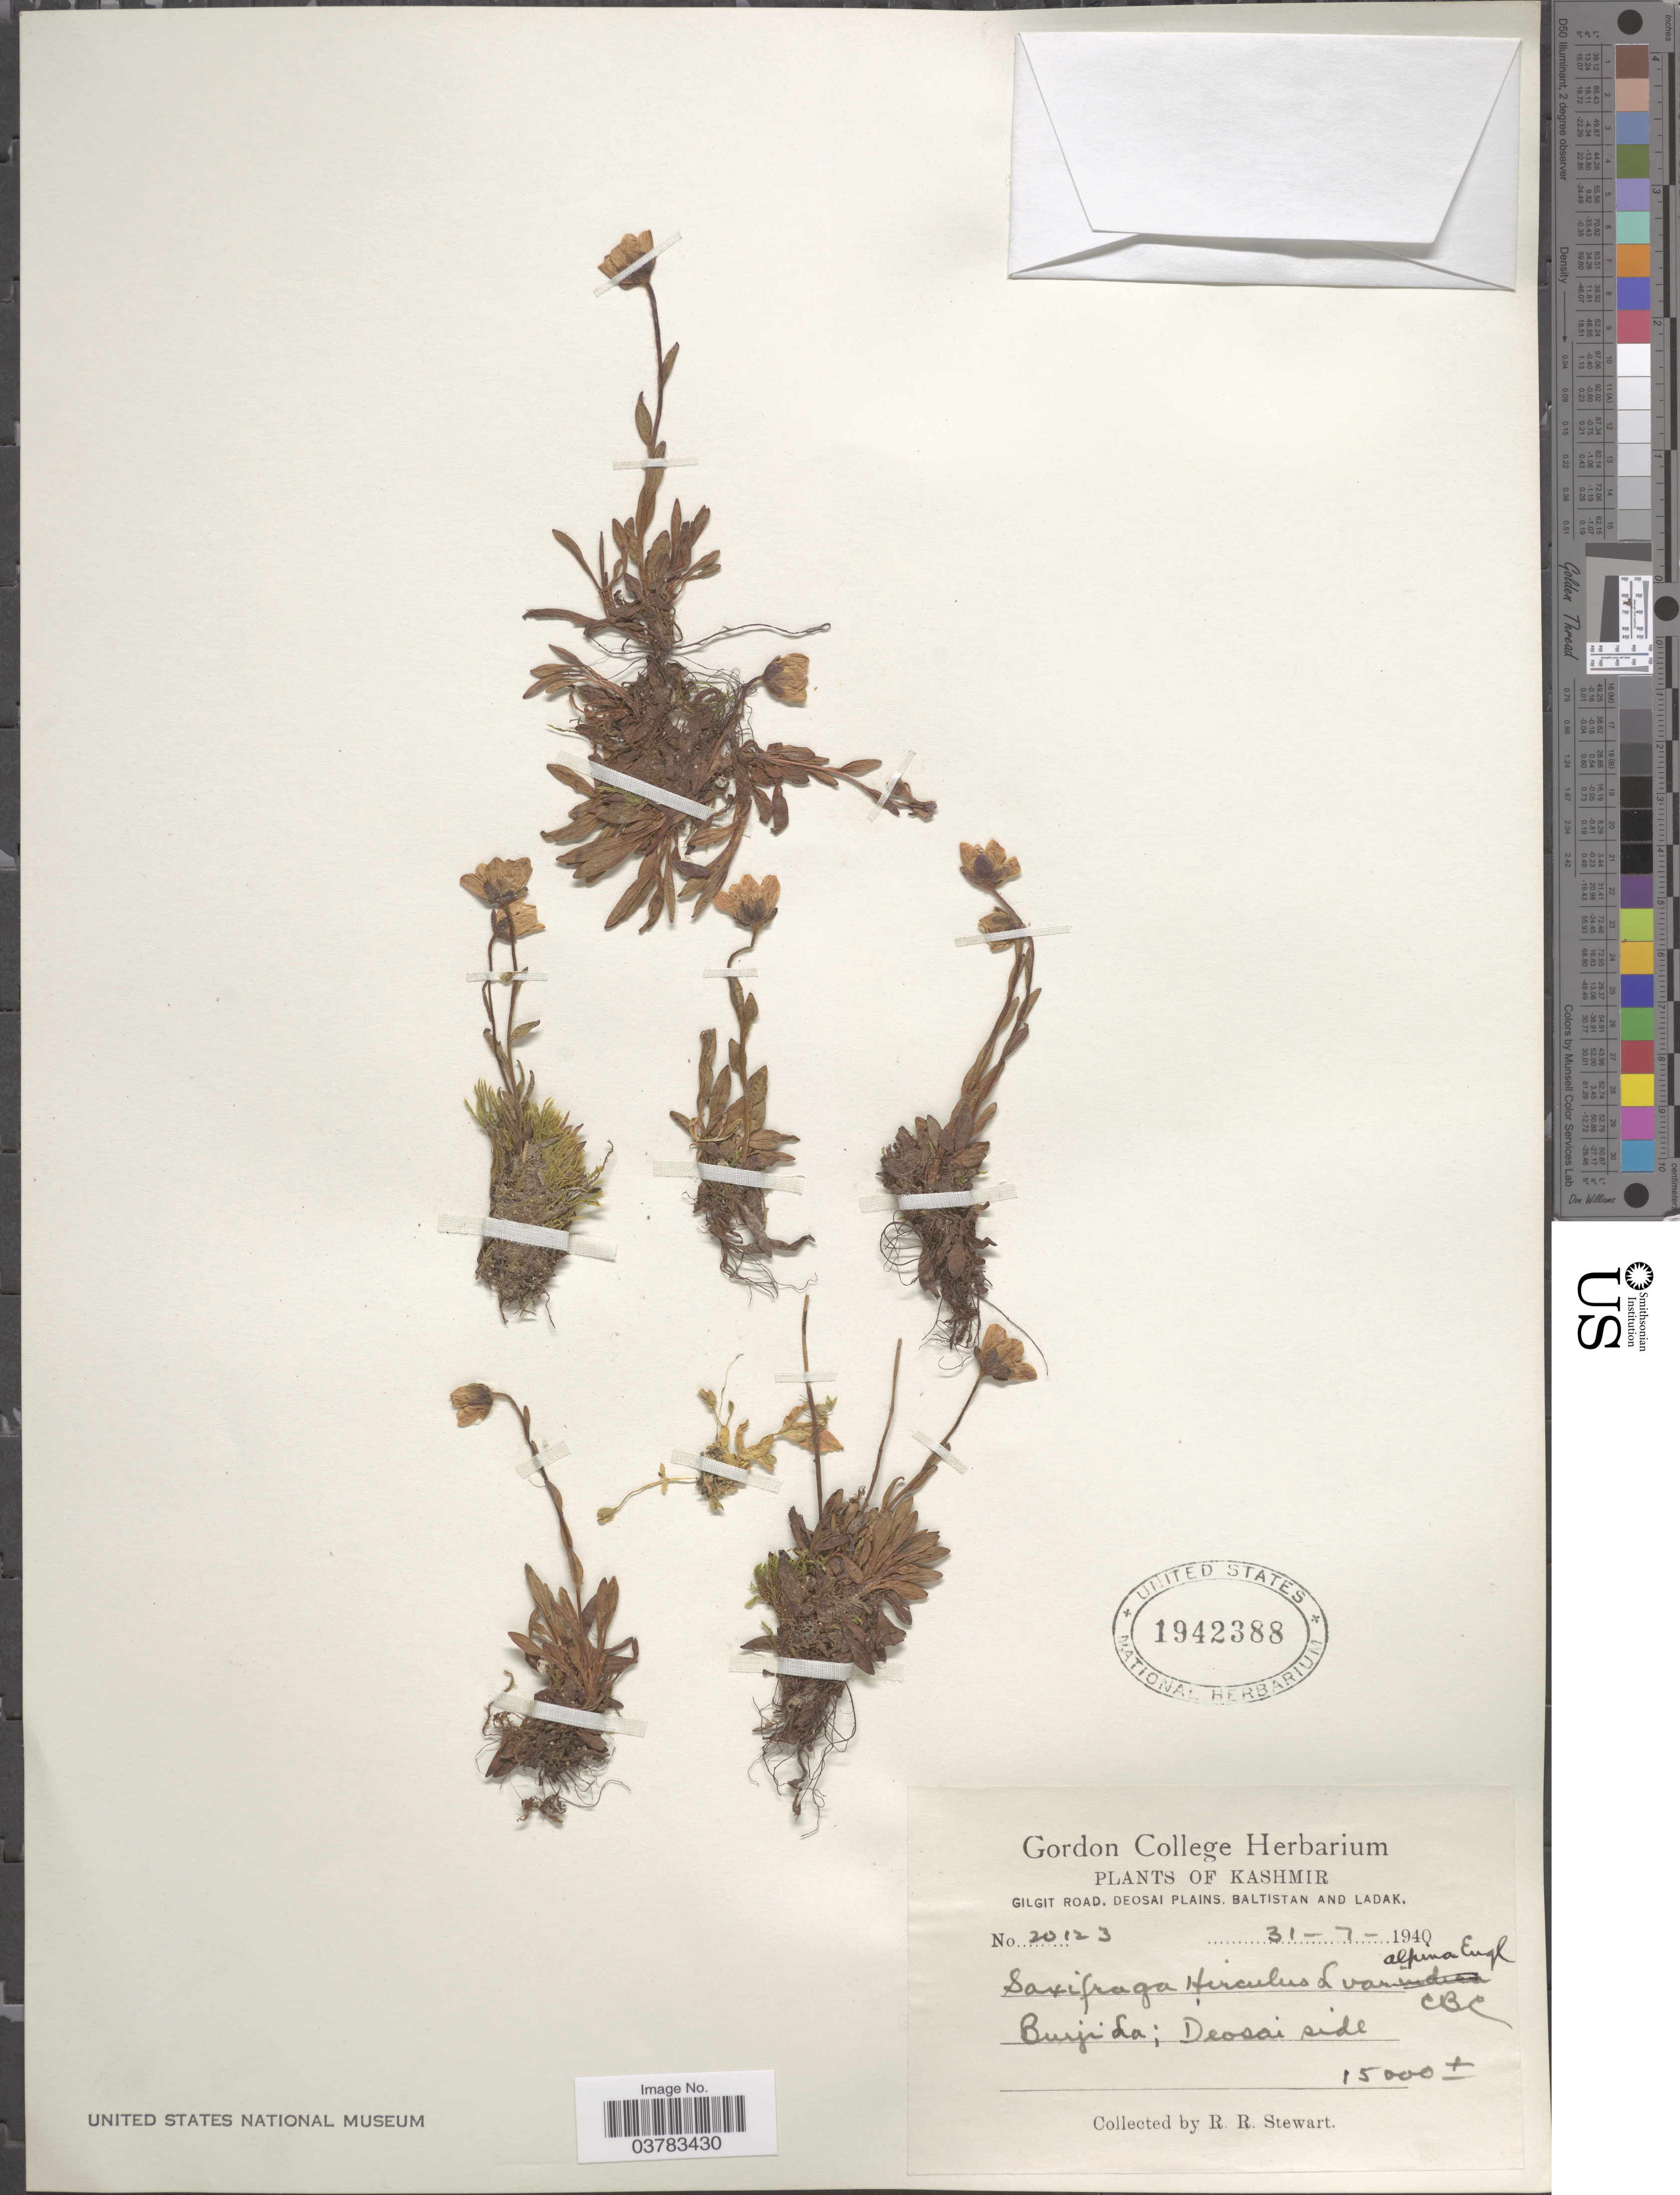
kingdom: Plantae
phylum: Tracheophyta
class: Magnoliopsida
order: Saxifragales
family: Saxifragaceae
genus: Saxifraga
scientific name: Saxifraga hirculus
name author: L.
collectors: R. Stewart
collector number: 20123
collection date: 1940-07-31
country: Pakistan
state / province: Gilgit-Baltistan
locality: Kashmir. Gilgit Road, Deosai Plains, Baltistan and Ladak, Burji La; Deosai side.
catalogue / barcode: US 1942388